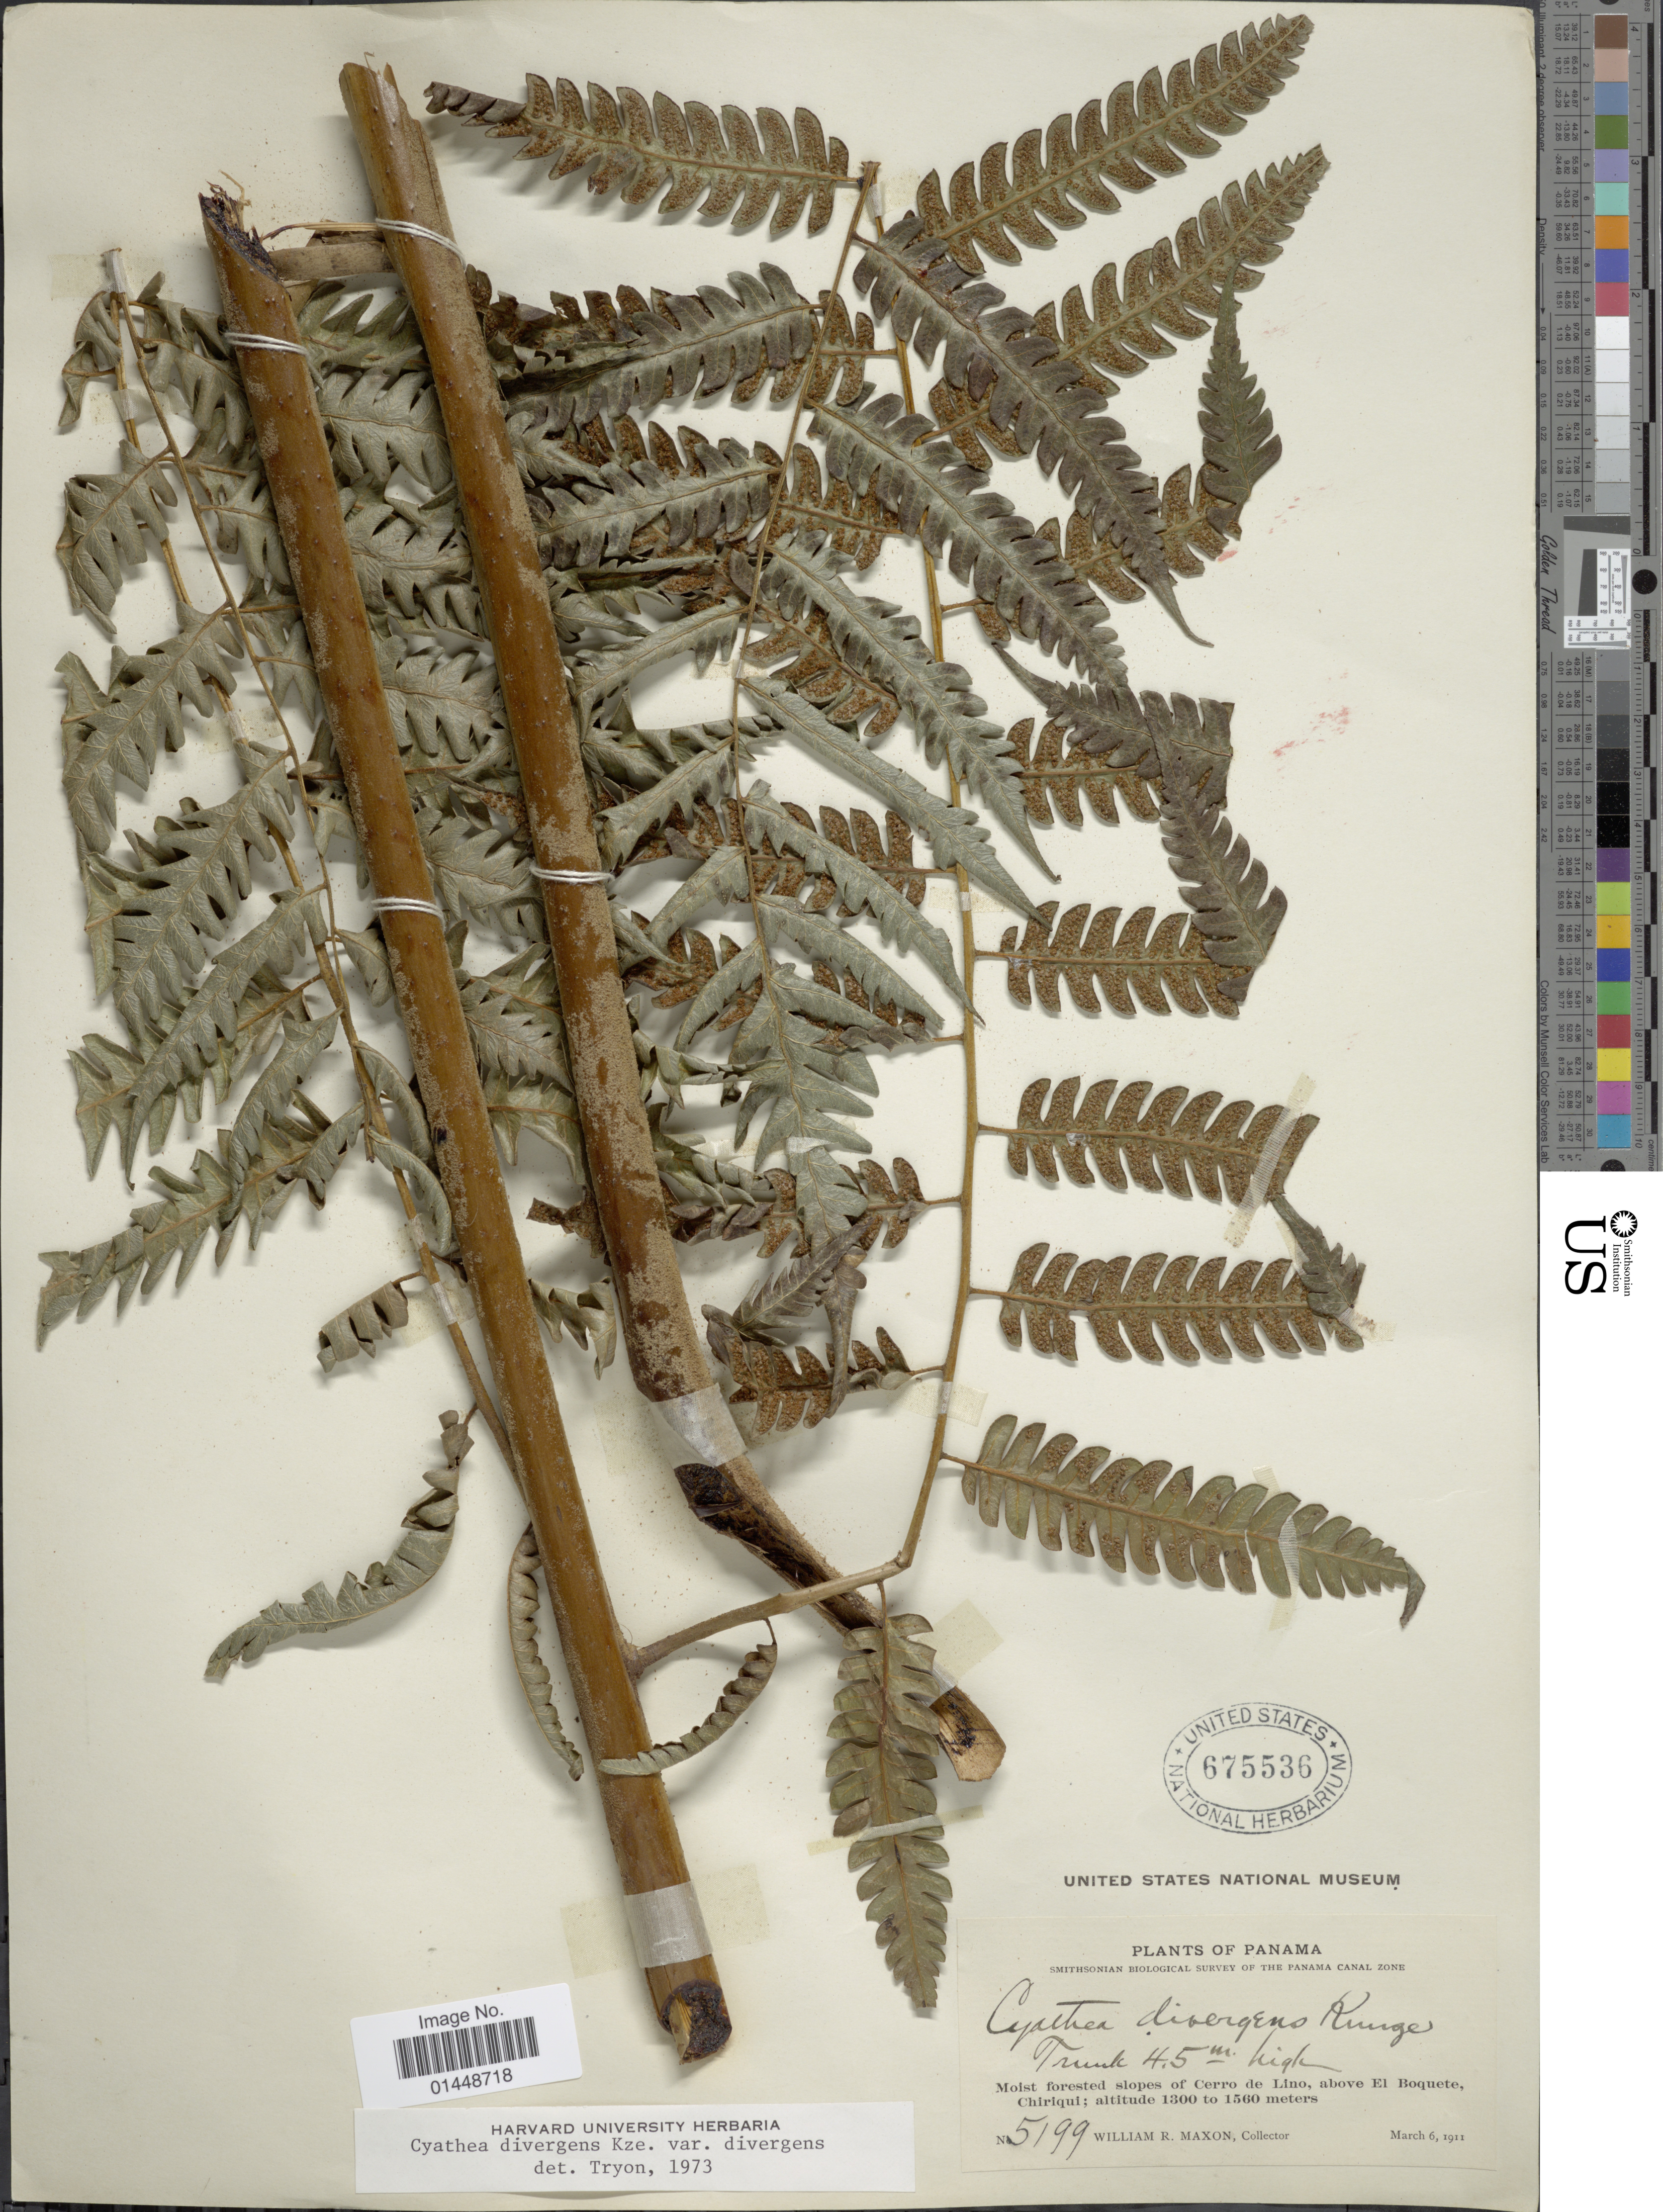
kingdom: Plantae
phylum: Tracheophyta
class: Polypodiopsida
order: Cyatheales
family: Cyatheaceae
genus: Cyathea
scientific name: Cyathea divergens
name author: Kunze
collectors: W. R. Maxon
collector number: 5199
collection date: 1911-03-06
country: Panama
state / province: Chiriqui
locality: Moist forested slopes of Cerro de Lino, above El Boquete, Chiriqui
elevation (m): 1300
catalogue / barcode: US 675536